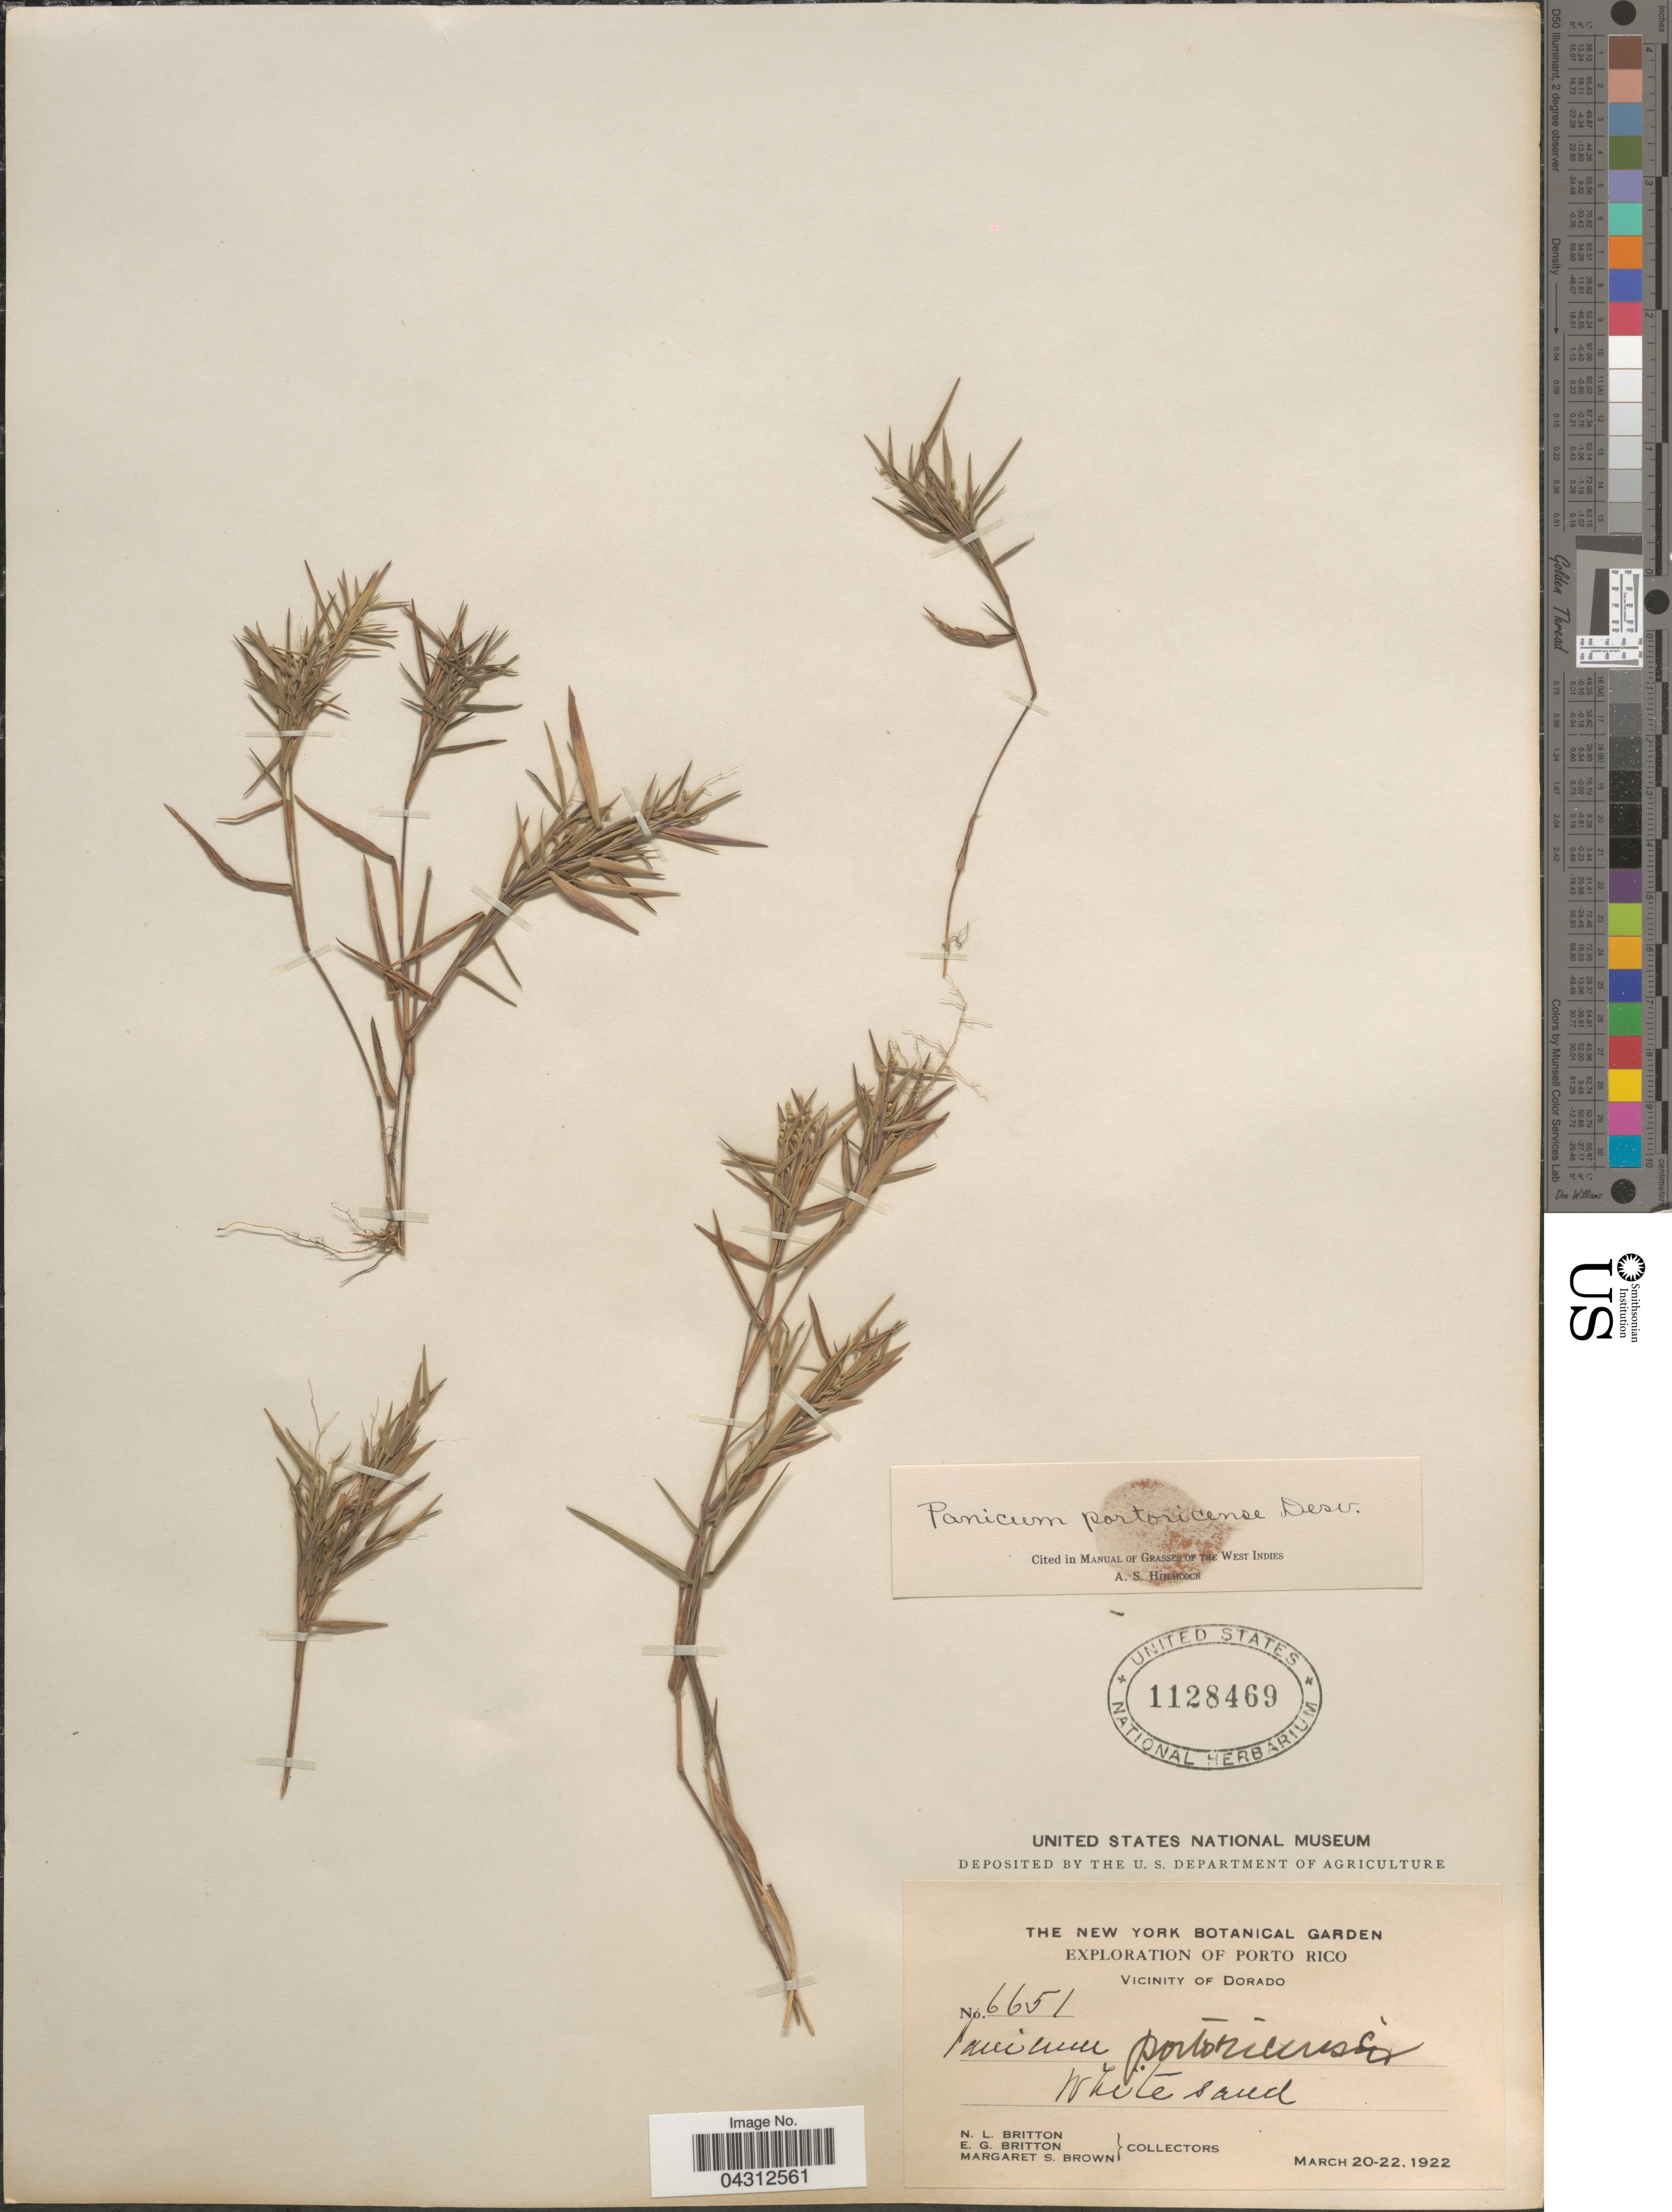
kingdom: Plantae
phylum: Tracheophyta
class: Liliopsida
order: Poales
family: Poaceae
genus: Dichanthelium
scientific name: Dichanthelium portoricense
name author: (Desv. ex Ham.) B.F. Hansen & Wunderlin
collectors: Mrs. N. L. Britton, E. G. Britton & M. S. Brown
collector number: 6651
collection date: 1922-03-20/1922-03-22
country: Puerto Rico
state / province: Dorado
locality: Exploration of Porto Rico. Vicinity of Dorado.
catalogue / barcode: US 1128469